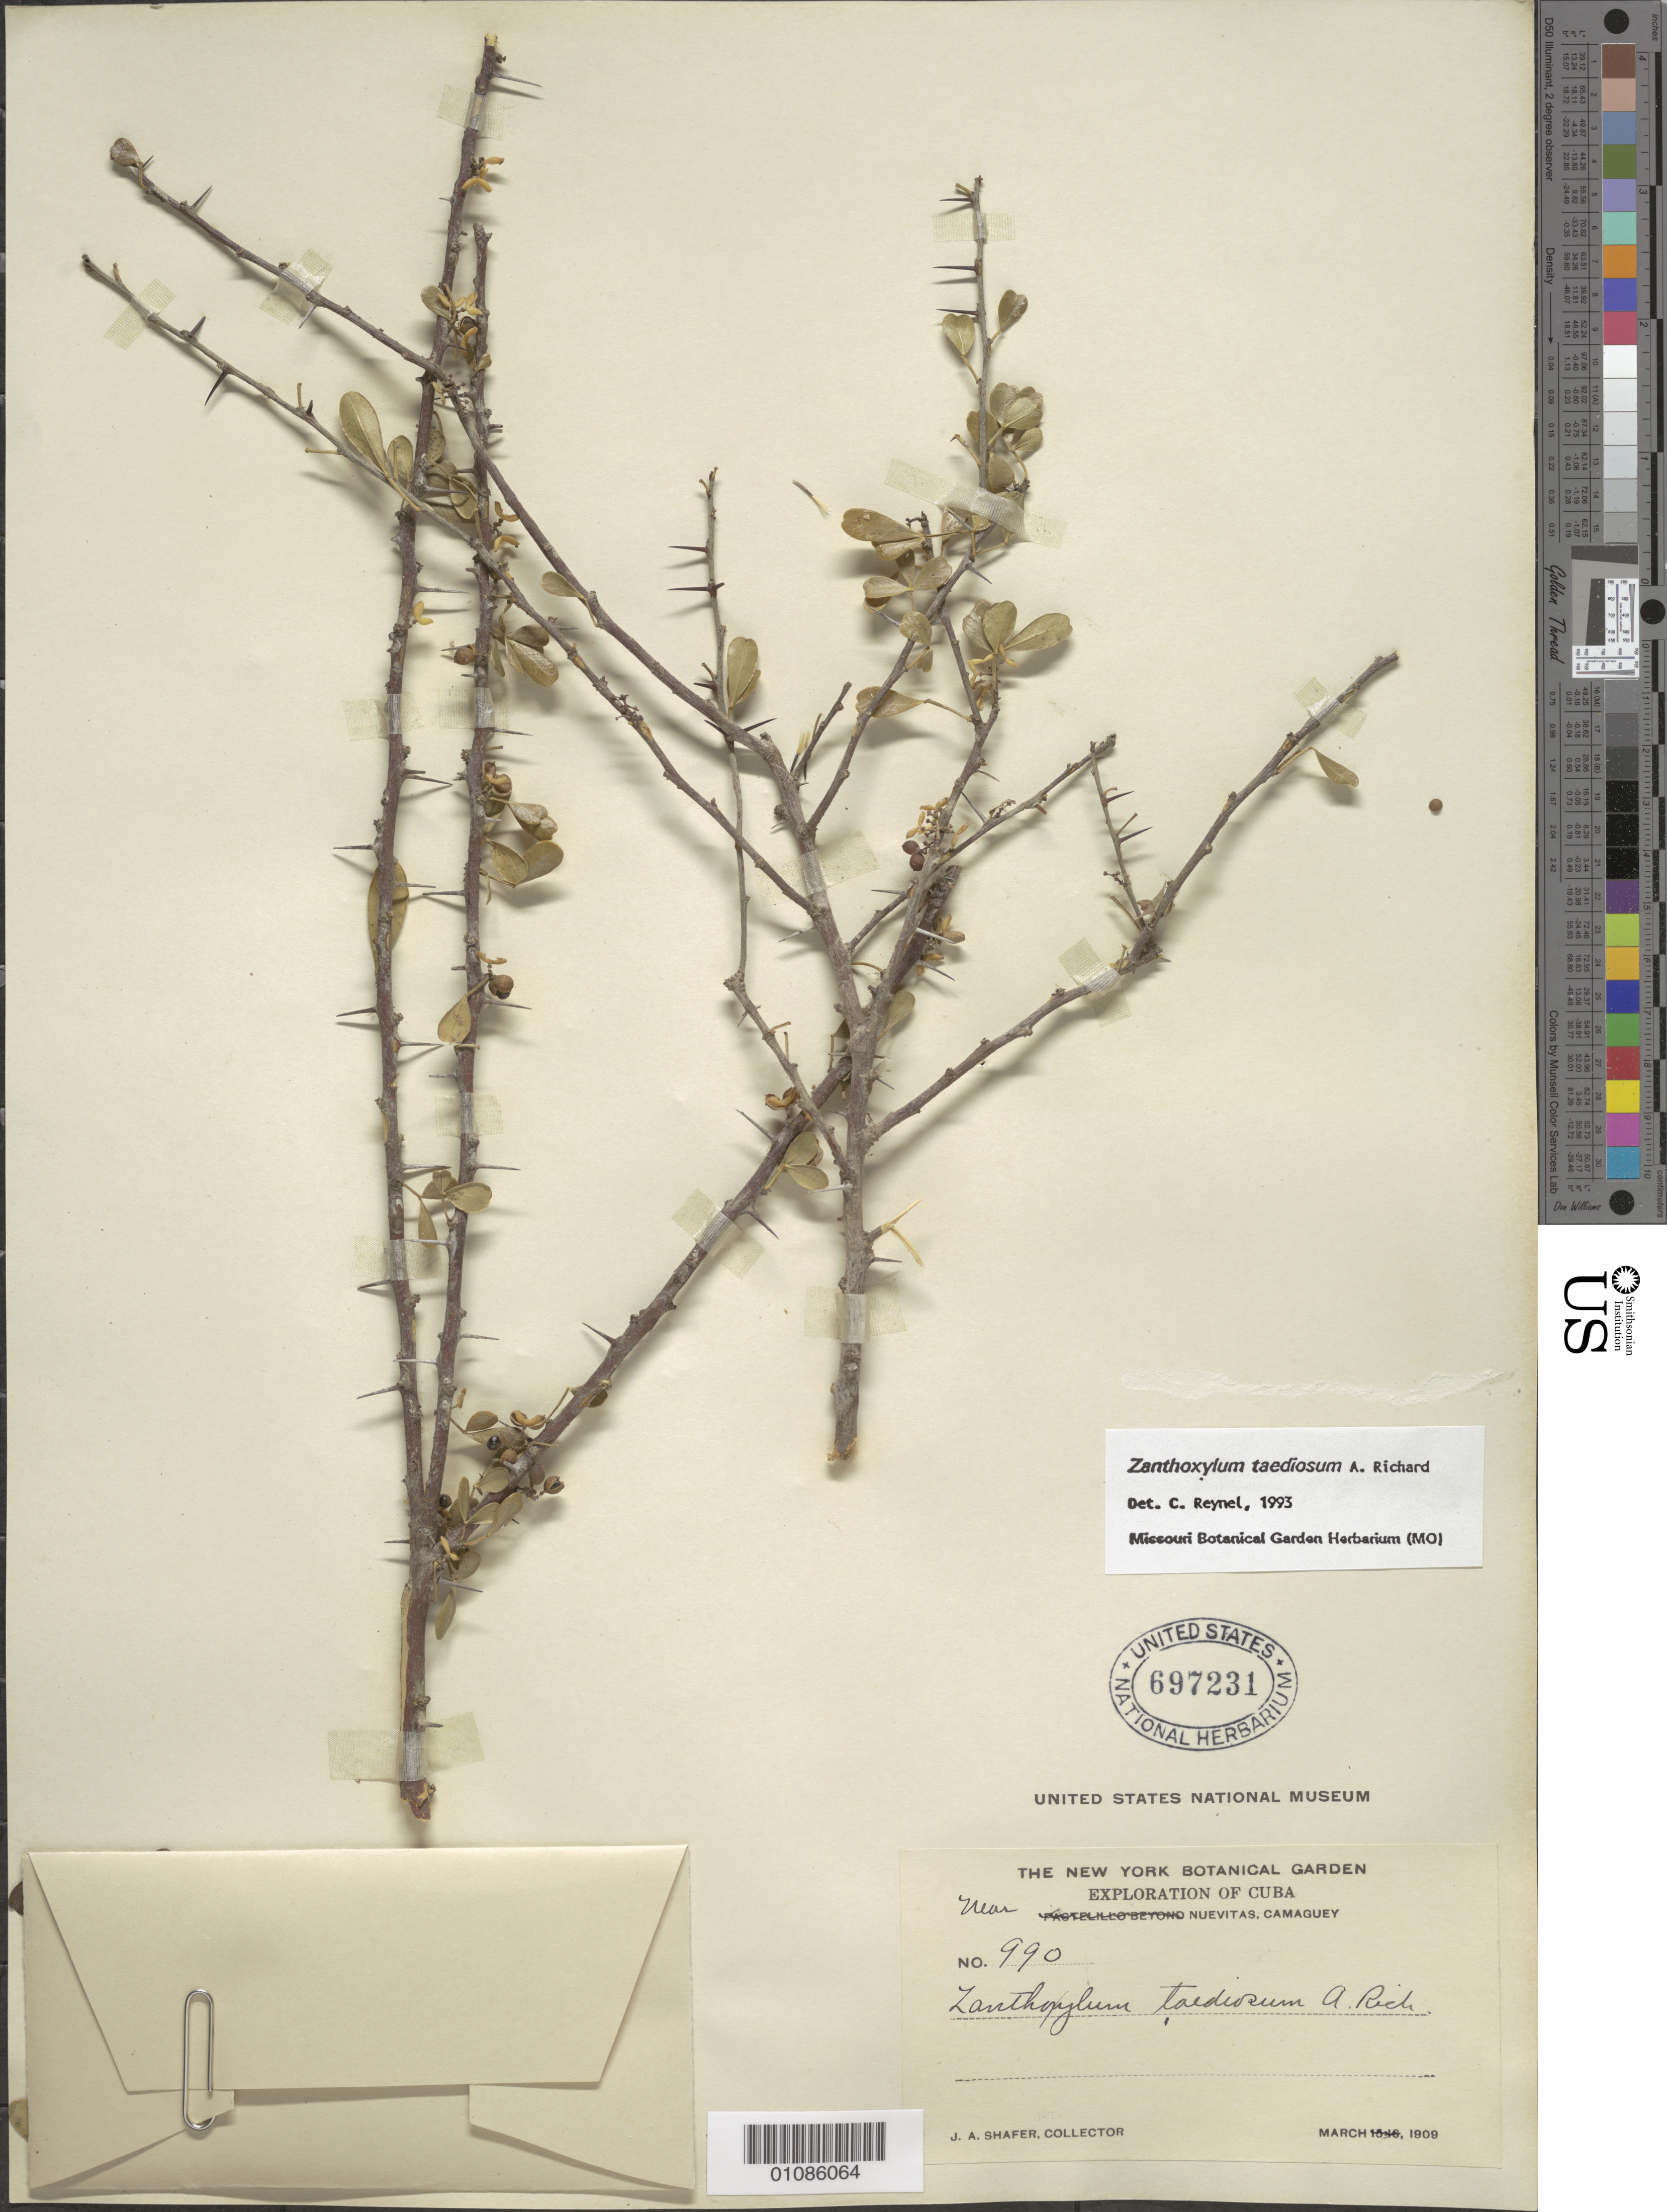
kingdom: Plantae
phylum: Tracheophyta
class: Magnoliopsida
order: Sapindales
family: Rutaceae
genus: Zanthoxylum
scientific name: Zanthoxylum taediosum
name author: A. Rich.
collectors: J. A. Shafer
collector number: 990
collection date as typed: Mar 1909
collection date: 1909-03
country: Cuba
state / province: Camagüey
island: Cuba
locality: Camagüey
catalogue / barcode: US 697231